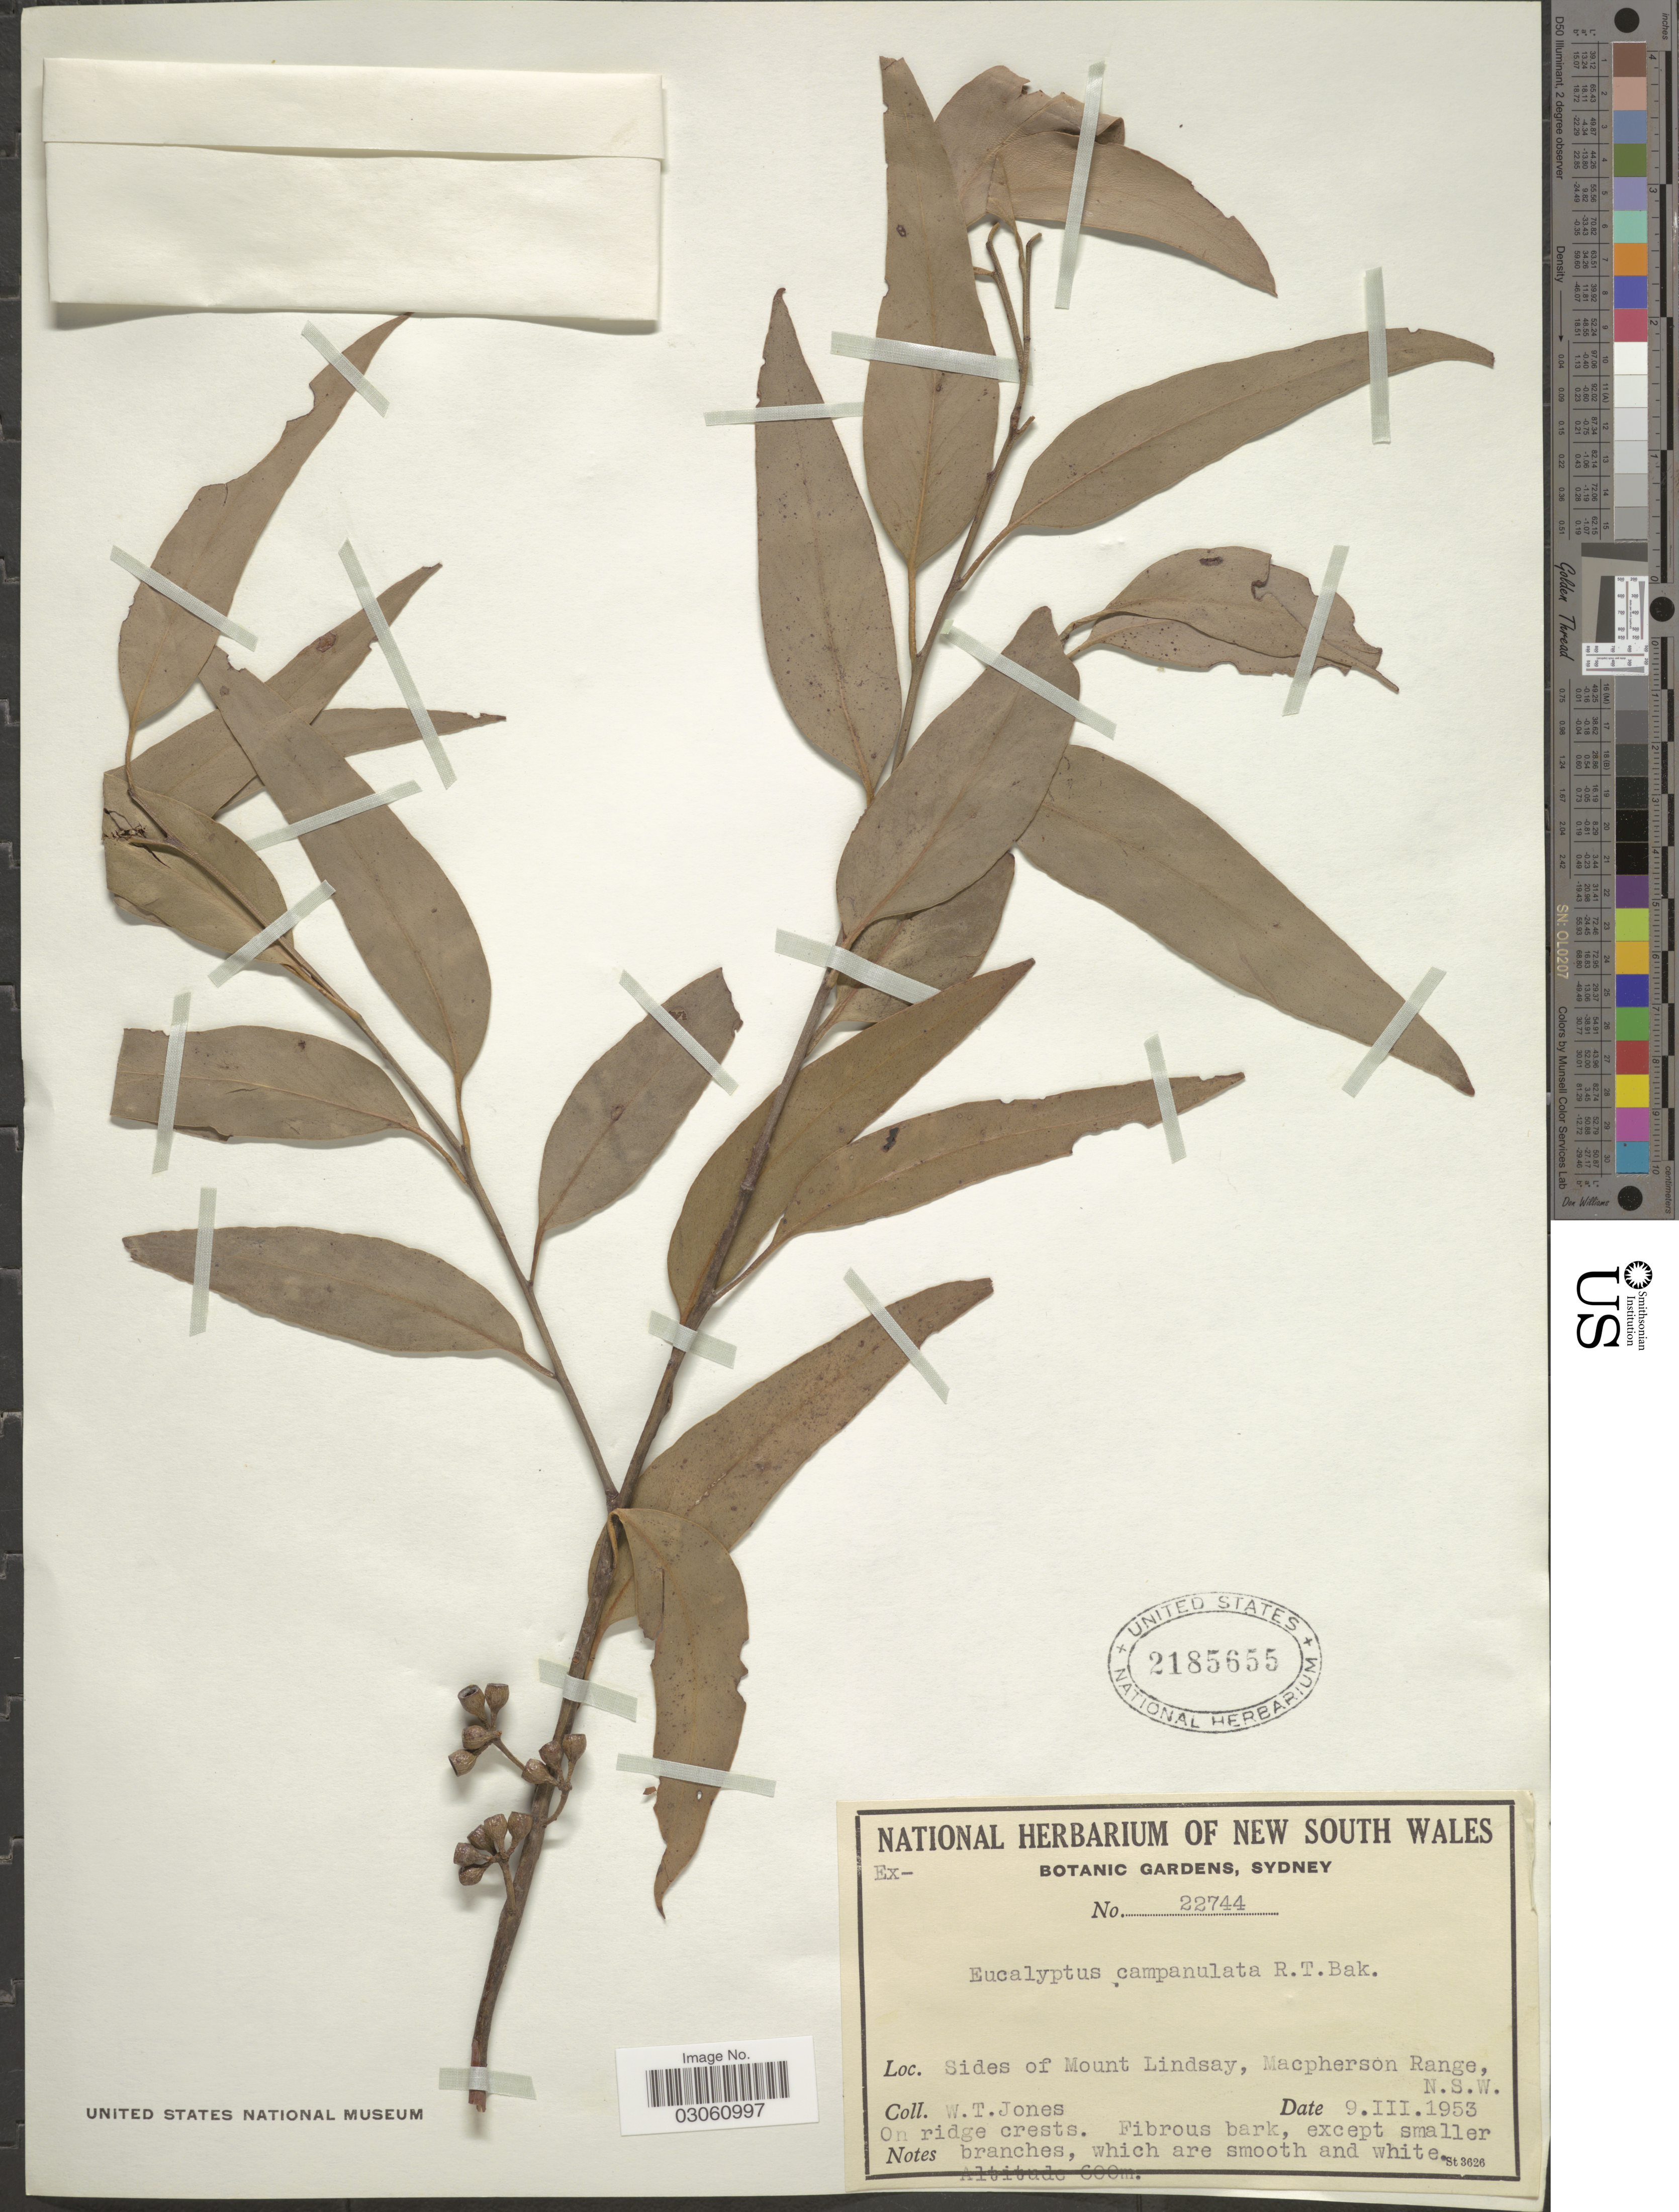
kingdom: Plantae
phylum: Tracheophyta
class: Magnoliopsida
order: Myrtales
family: Myrtaceae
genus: Eucalyptus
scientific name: Eucalyptus campanulata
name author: R.T. Baker & H.G. Sm.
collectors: W. T. Jones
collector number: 22744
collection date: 1953-03-09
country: Australia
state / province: New South Wales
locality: Sides of Mount Lindsay, Macpherson Range.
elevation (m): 600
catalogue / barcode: US 2185655